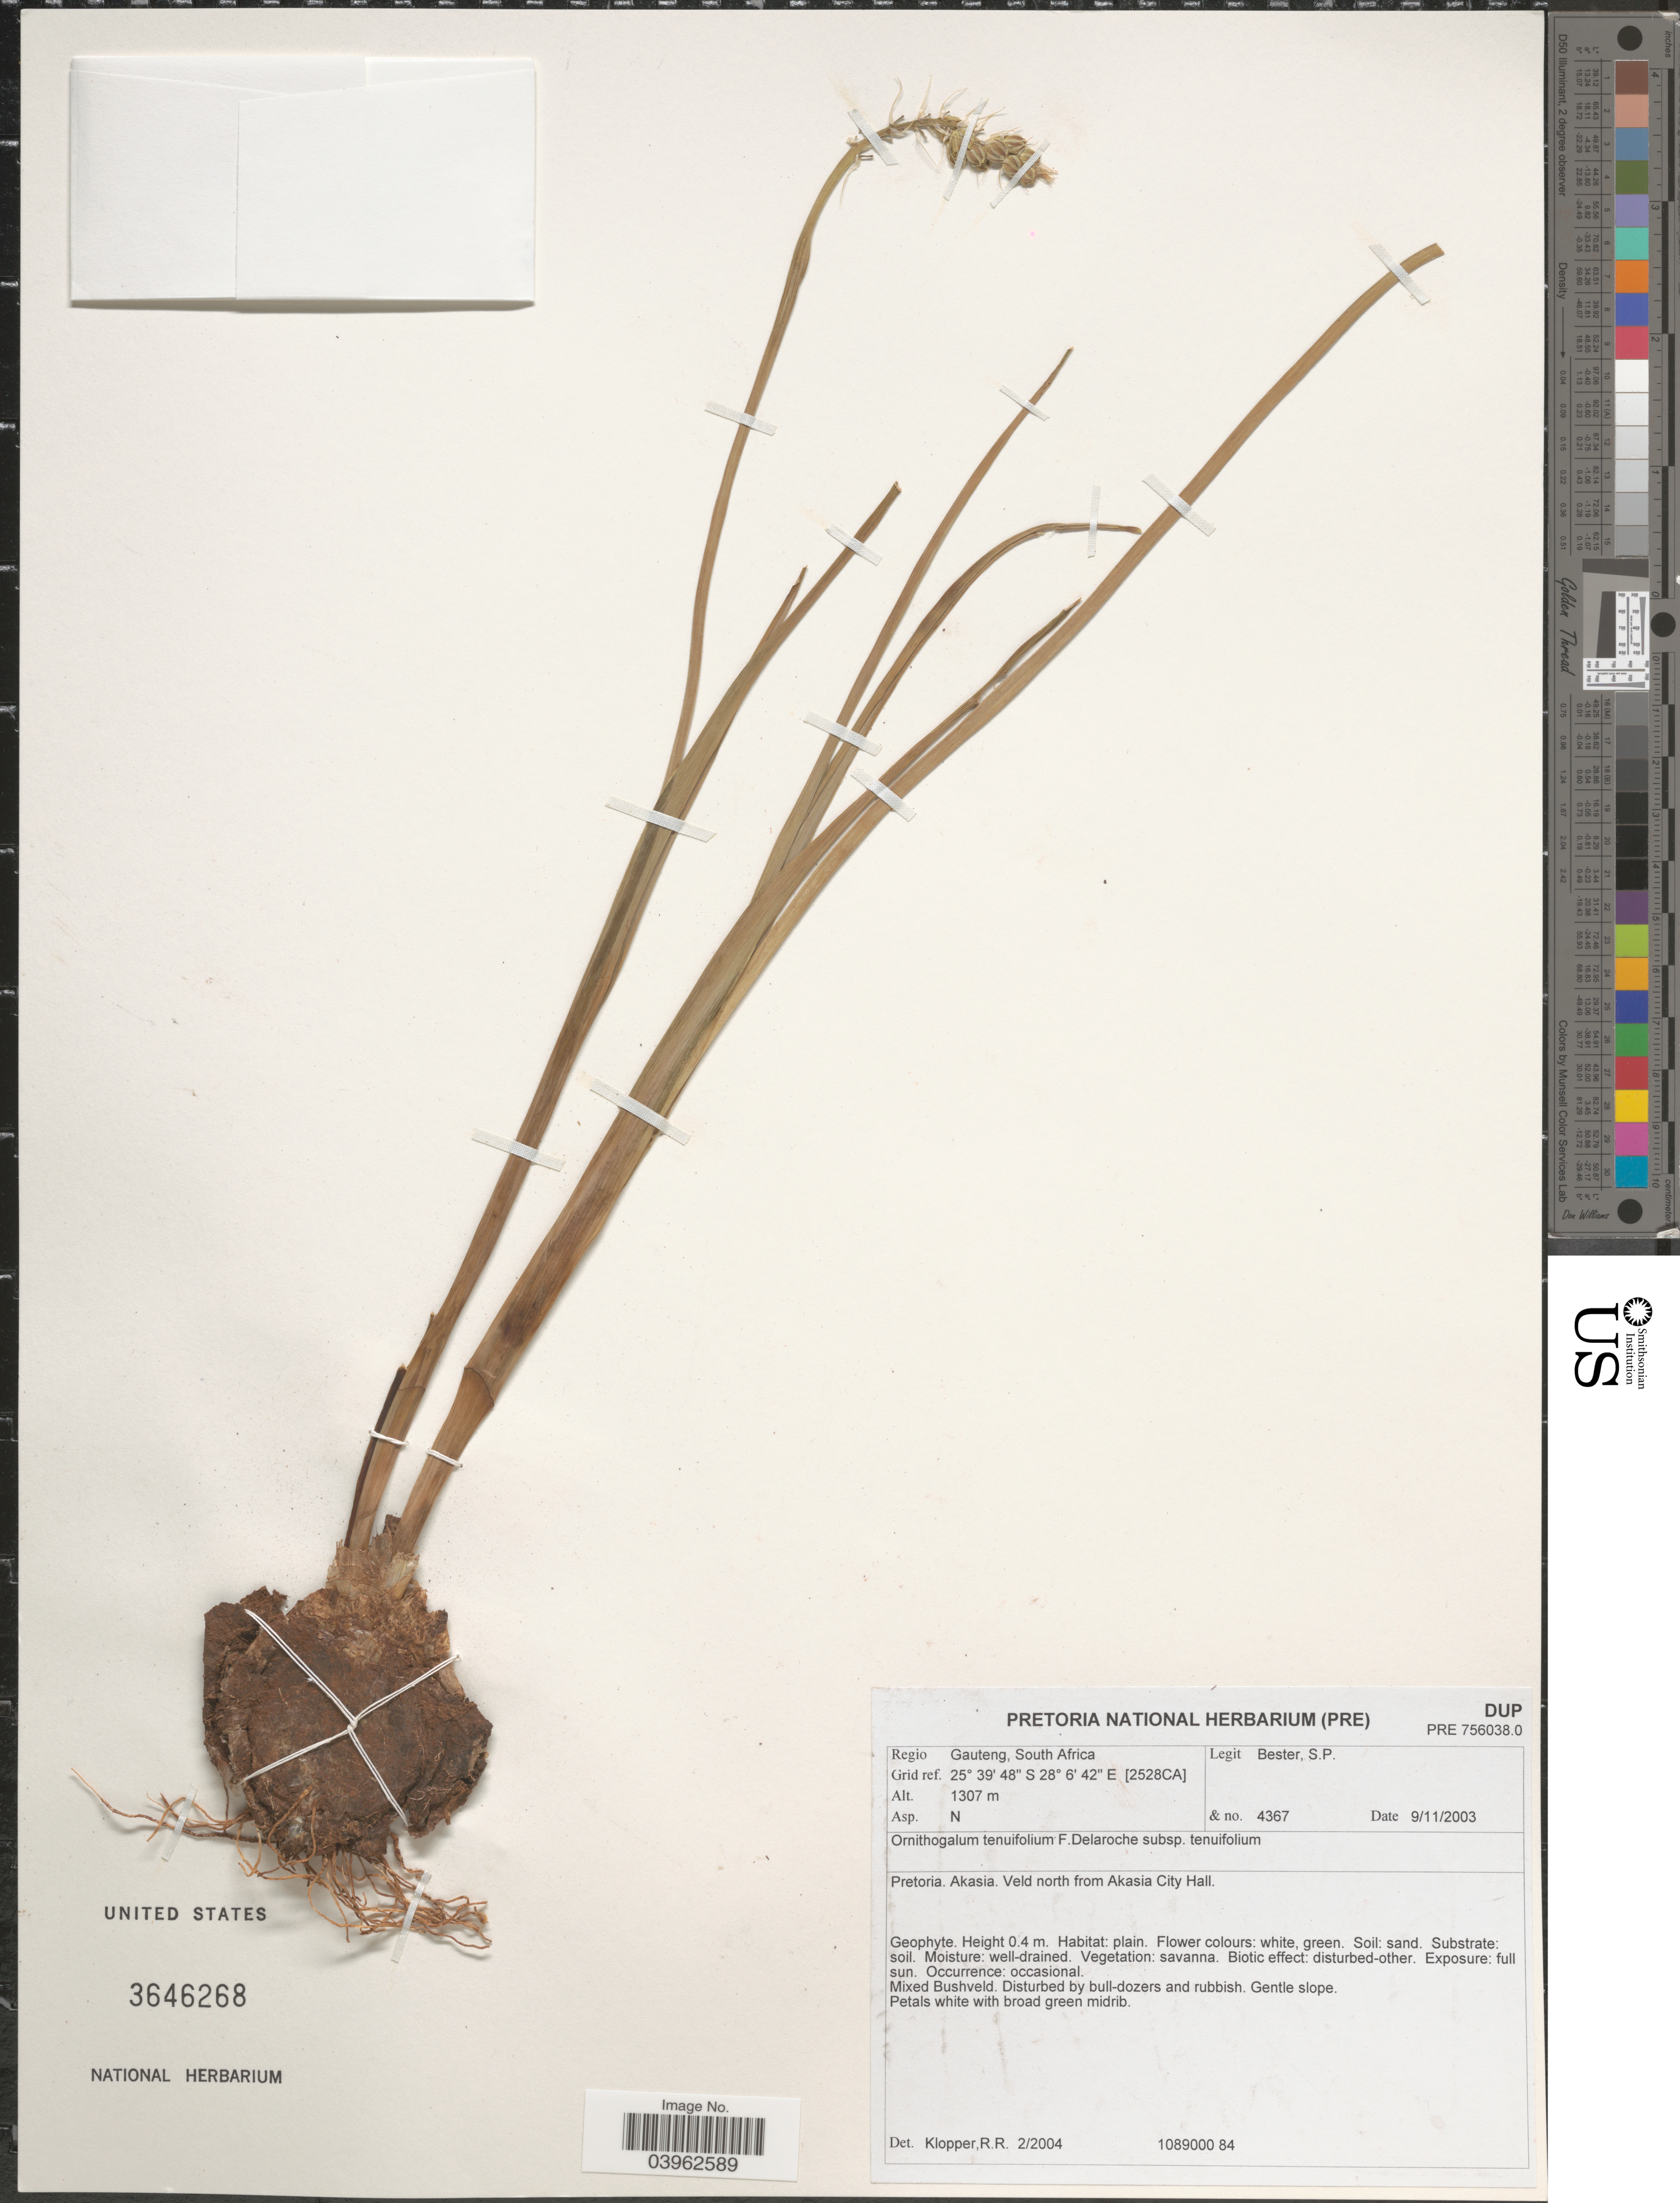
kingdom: Plantae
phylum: Tracheophyta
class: Liliopsida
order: Asparagales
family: Asparagaceae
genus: Ornithogalum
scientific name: Ornithogalum tenuifolium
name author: F. Delaroche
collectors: S. Bester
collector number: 4367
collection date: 2003-11-09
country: South Africa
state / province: Gauteng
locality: Grid ref. 2528CA. Pretoria. Akasia. Veld north from Akasia City Hall.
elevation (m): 1307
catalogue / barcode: US 3646268